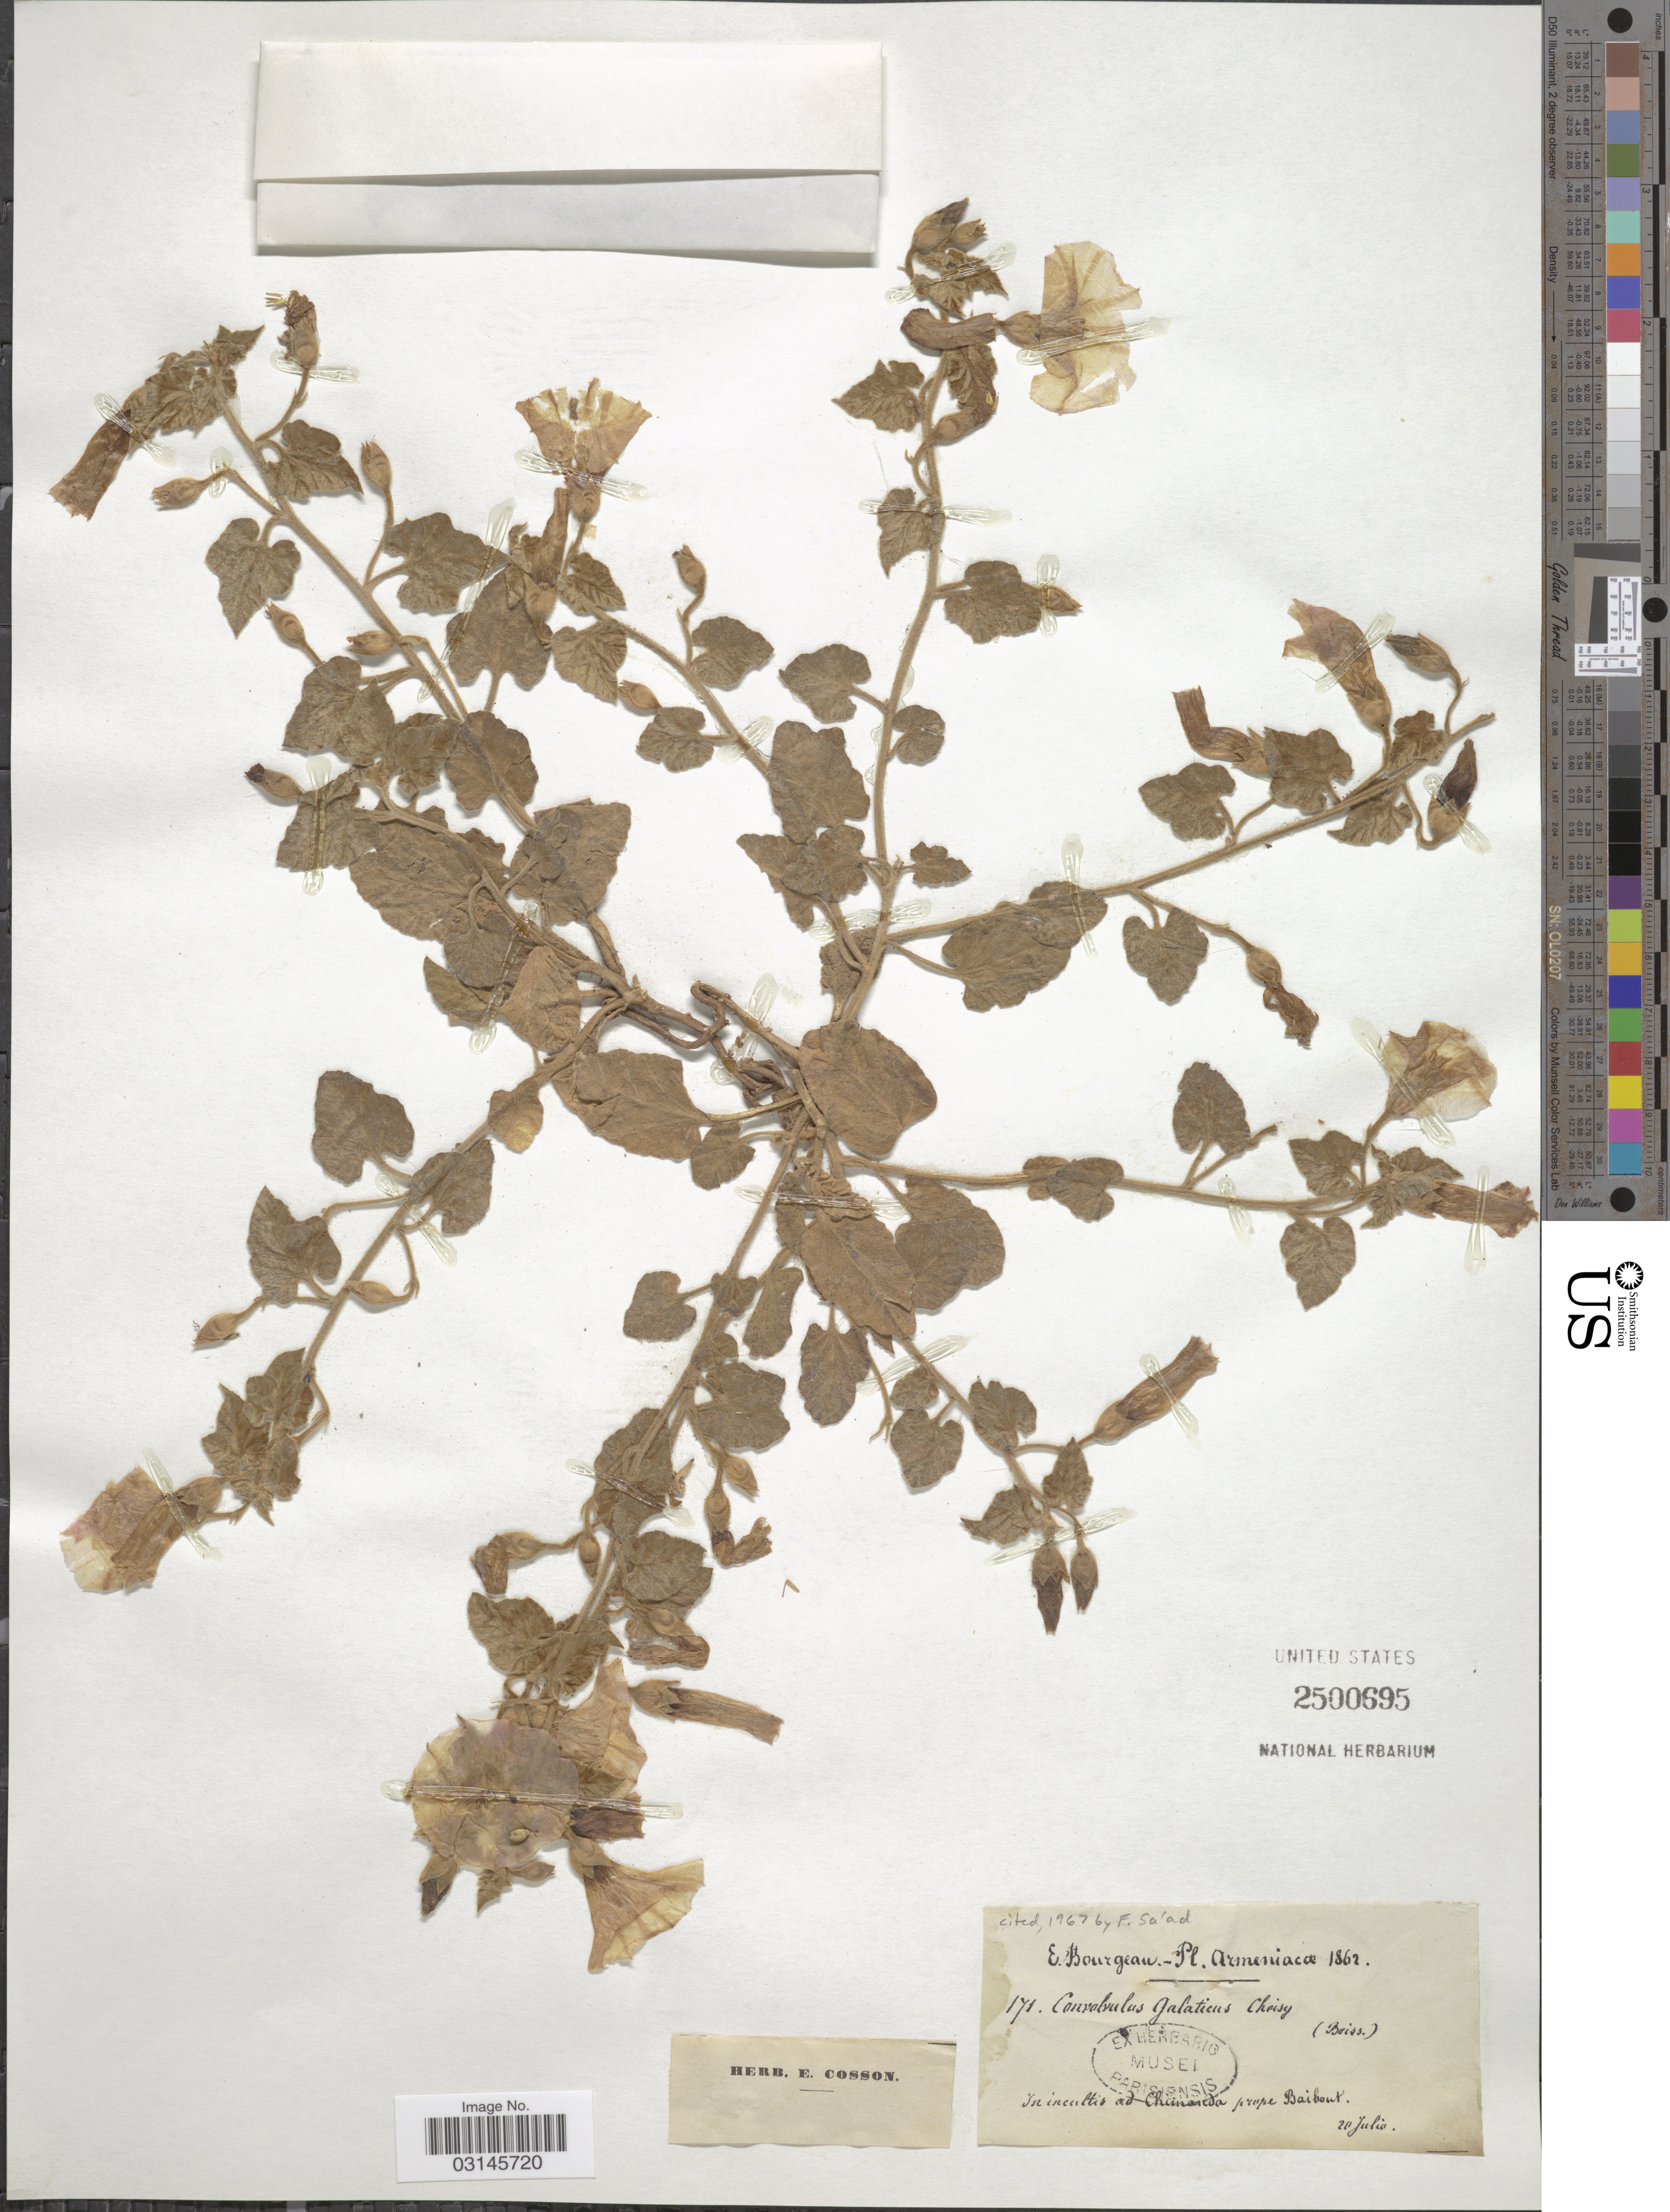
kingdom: Plantae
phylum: Tracheophyta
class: Magnoliopsida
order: Solanales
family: Convolvulaceae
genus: Convolvulus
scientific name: Convolvulus galaticus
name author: Rostius ex Choisy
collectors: E. Bourgeau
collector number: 171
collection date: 1862-07-20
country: Turkey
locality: Chinanda [interpreted] prope Baibout.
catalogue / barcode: US 2500695